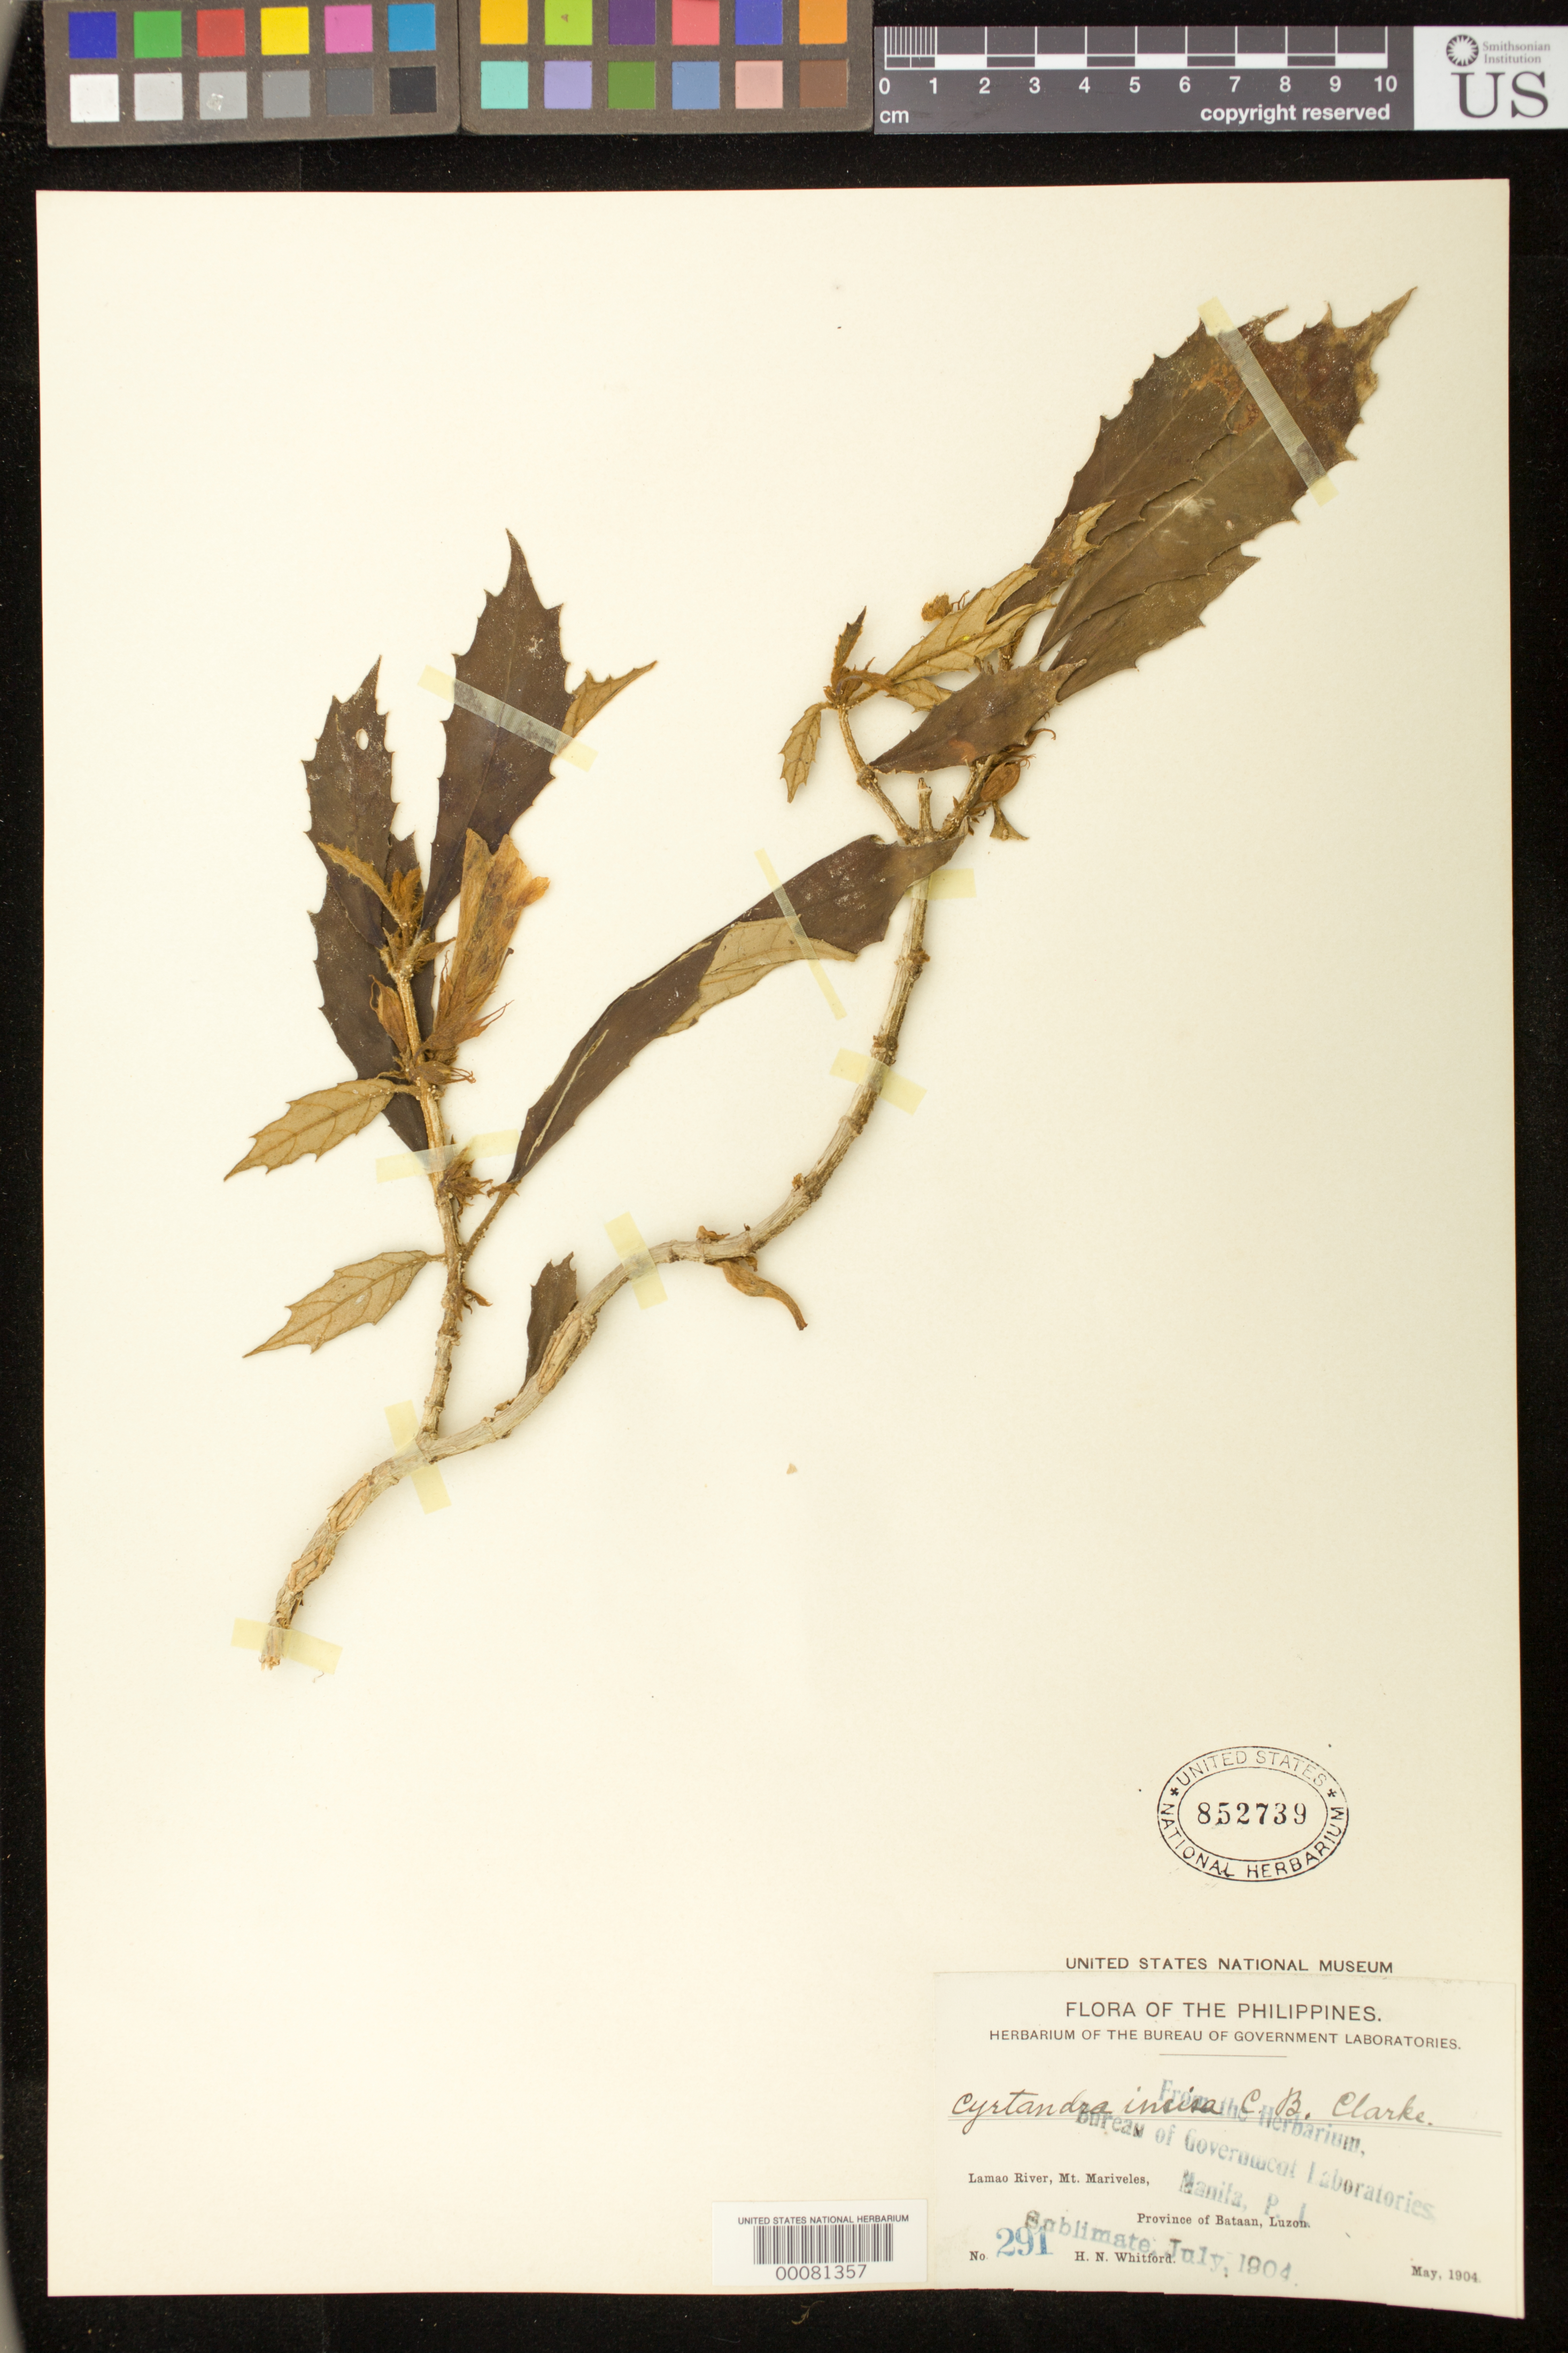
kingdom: Plantae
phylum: Tracheophyta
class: Magnoliopsida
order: Lamiales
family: Gesneriaceae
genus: Cyrtandra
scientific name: Cyrtandra incisa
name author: C.B. Clarke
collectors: H. N. Whitford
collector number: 291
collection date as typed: May 1904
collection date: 1904-05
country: Philippines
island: Luzon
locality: Bataan, Lamao river, mt mariveles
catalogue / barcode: US 852739